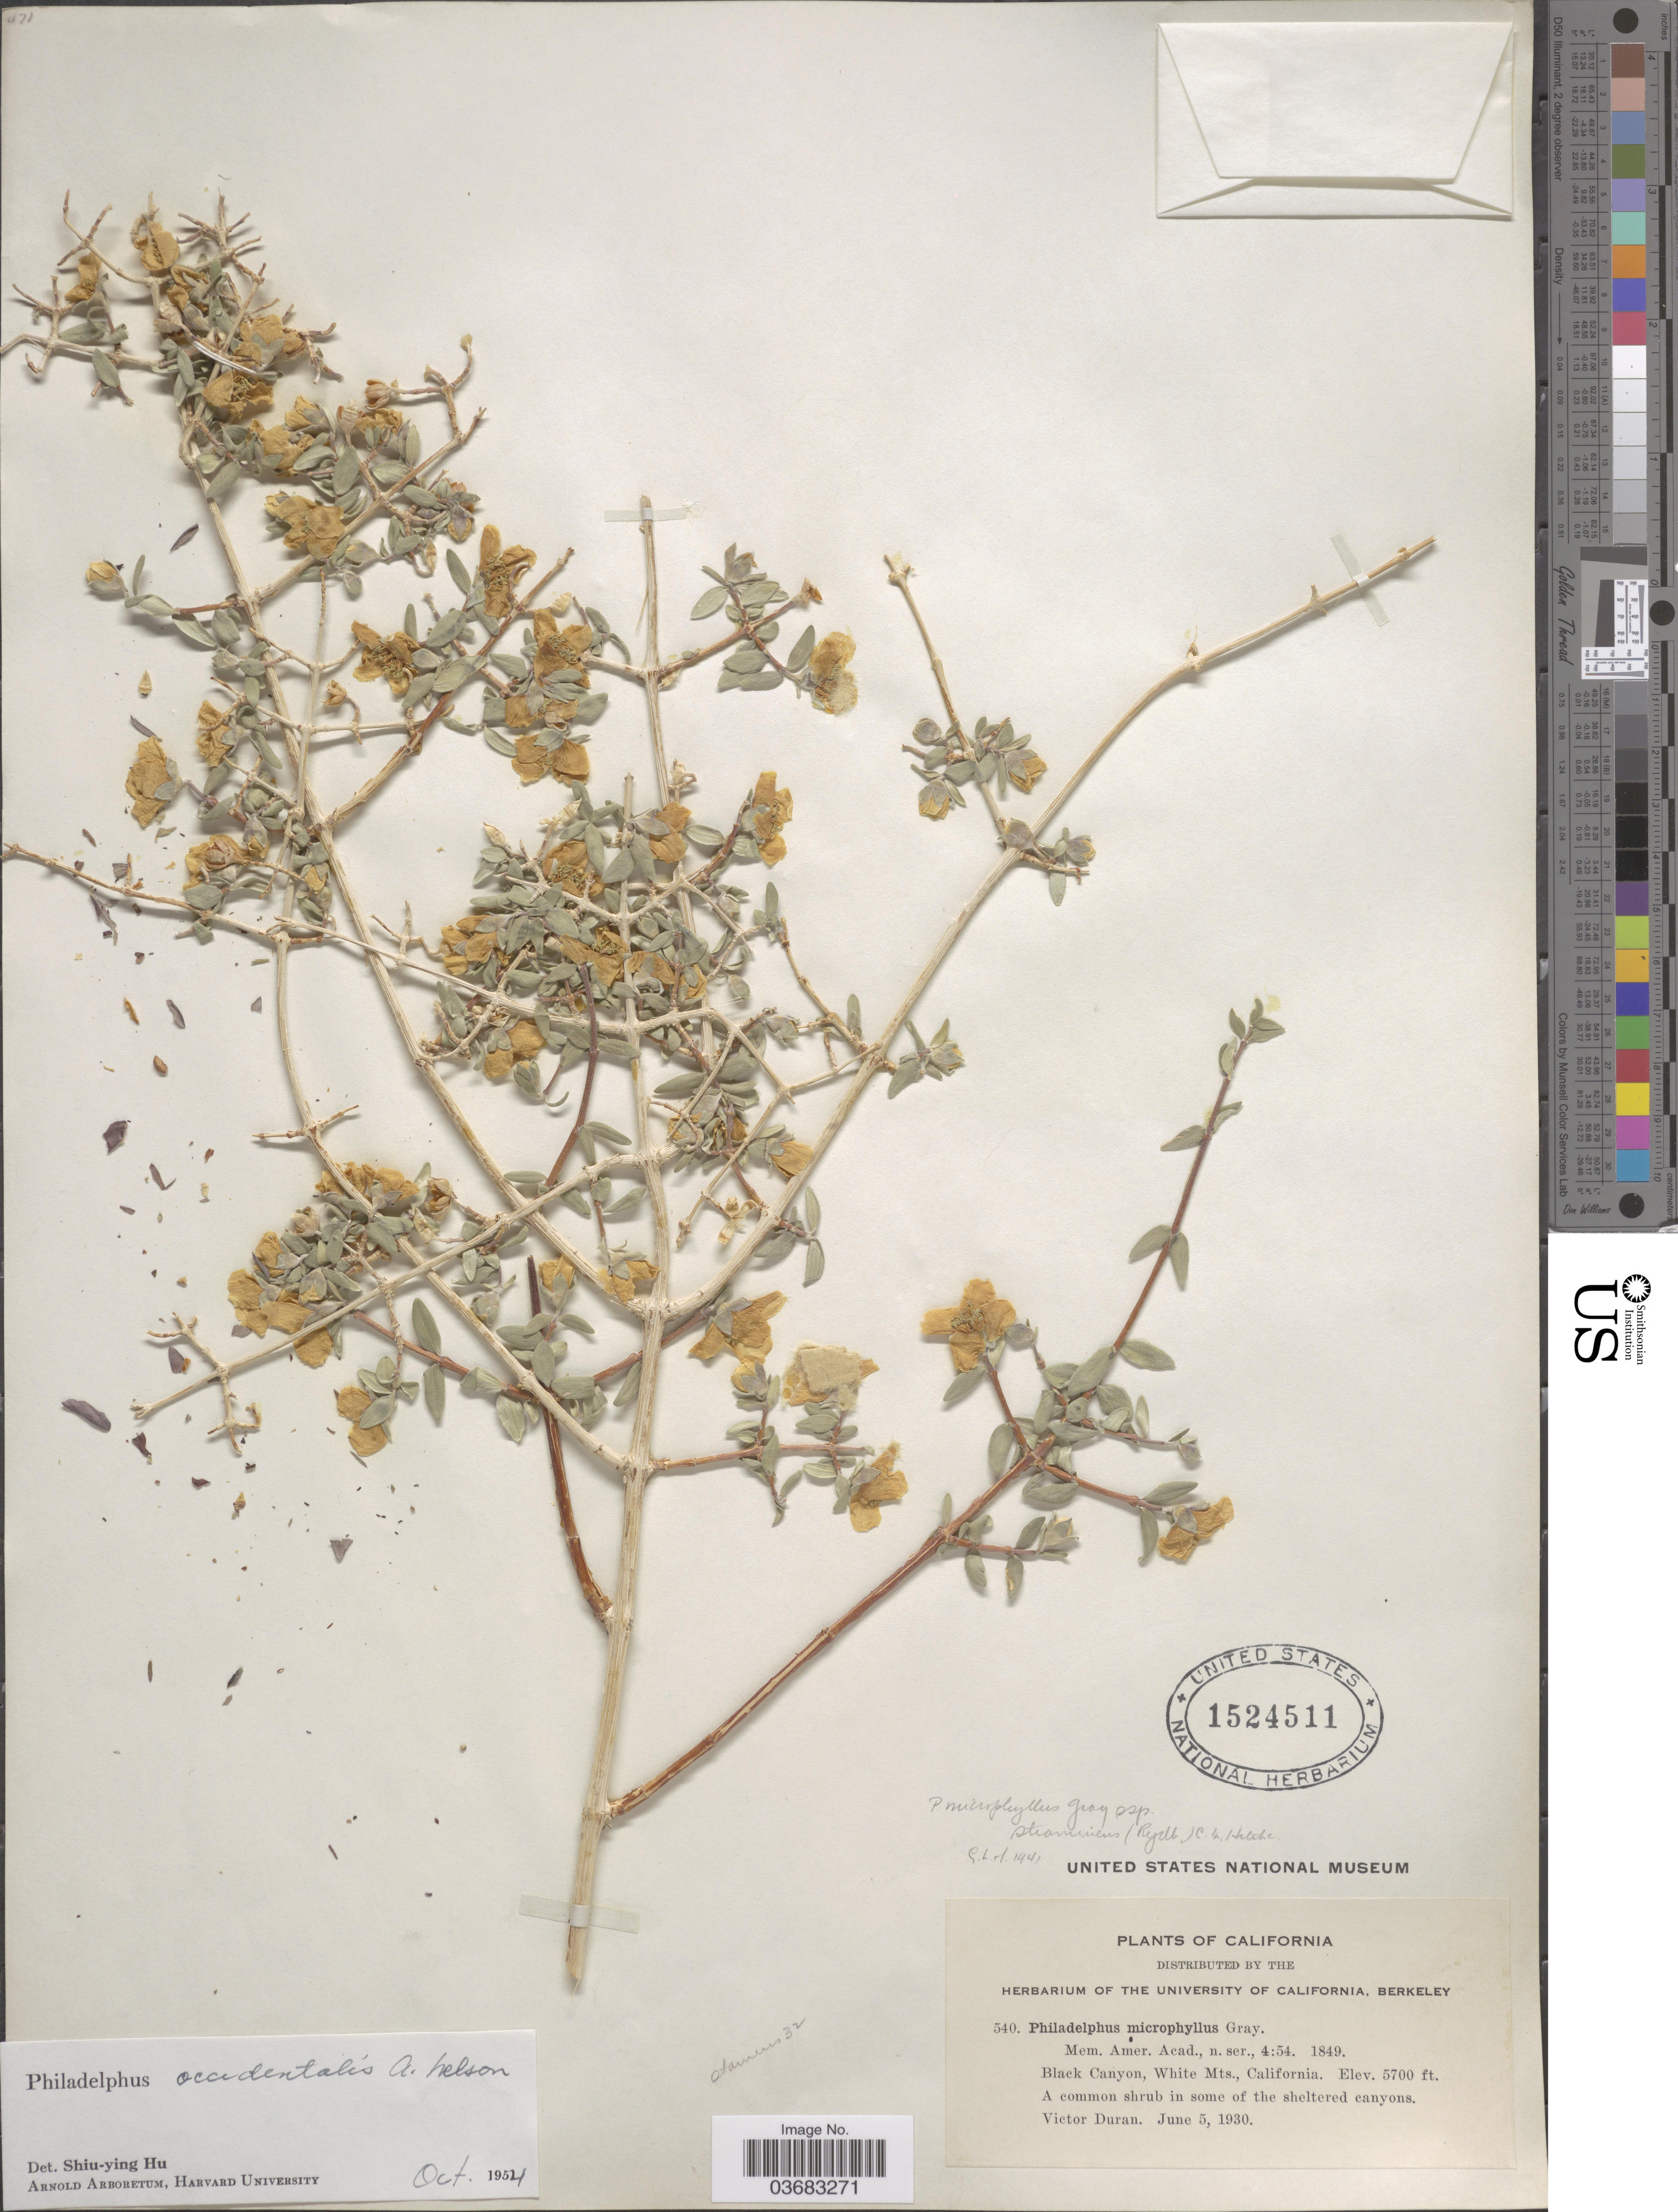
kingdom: Plantae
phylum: Tracheophyta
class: Magnoliopsida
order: Cornales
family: Hydrangeaceae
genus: Philadelphus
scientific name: Philadelphus occidentalis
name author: A. Nelson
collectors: V. Duran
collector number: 540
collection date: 1930-06-05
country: United States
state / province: California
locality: Black Canyon, White Mts.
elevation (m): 1737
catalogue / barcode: US 1524511